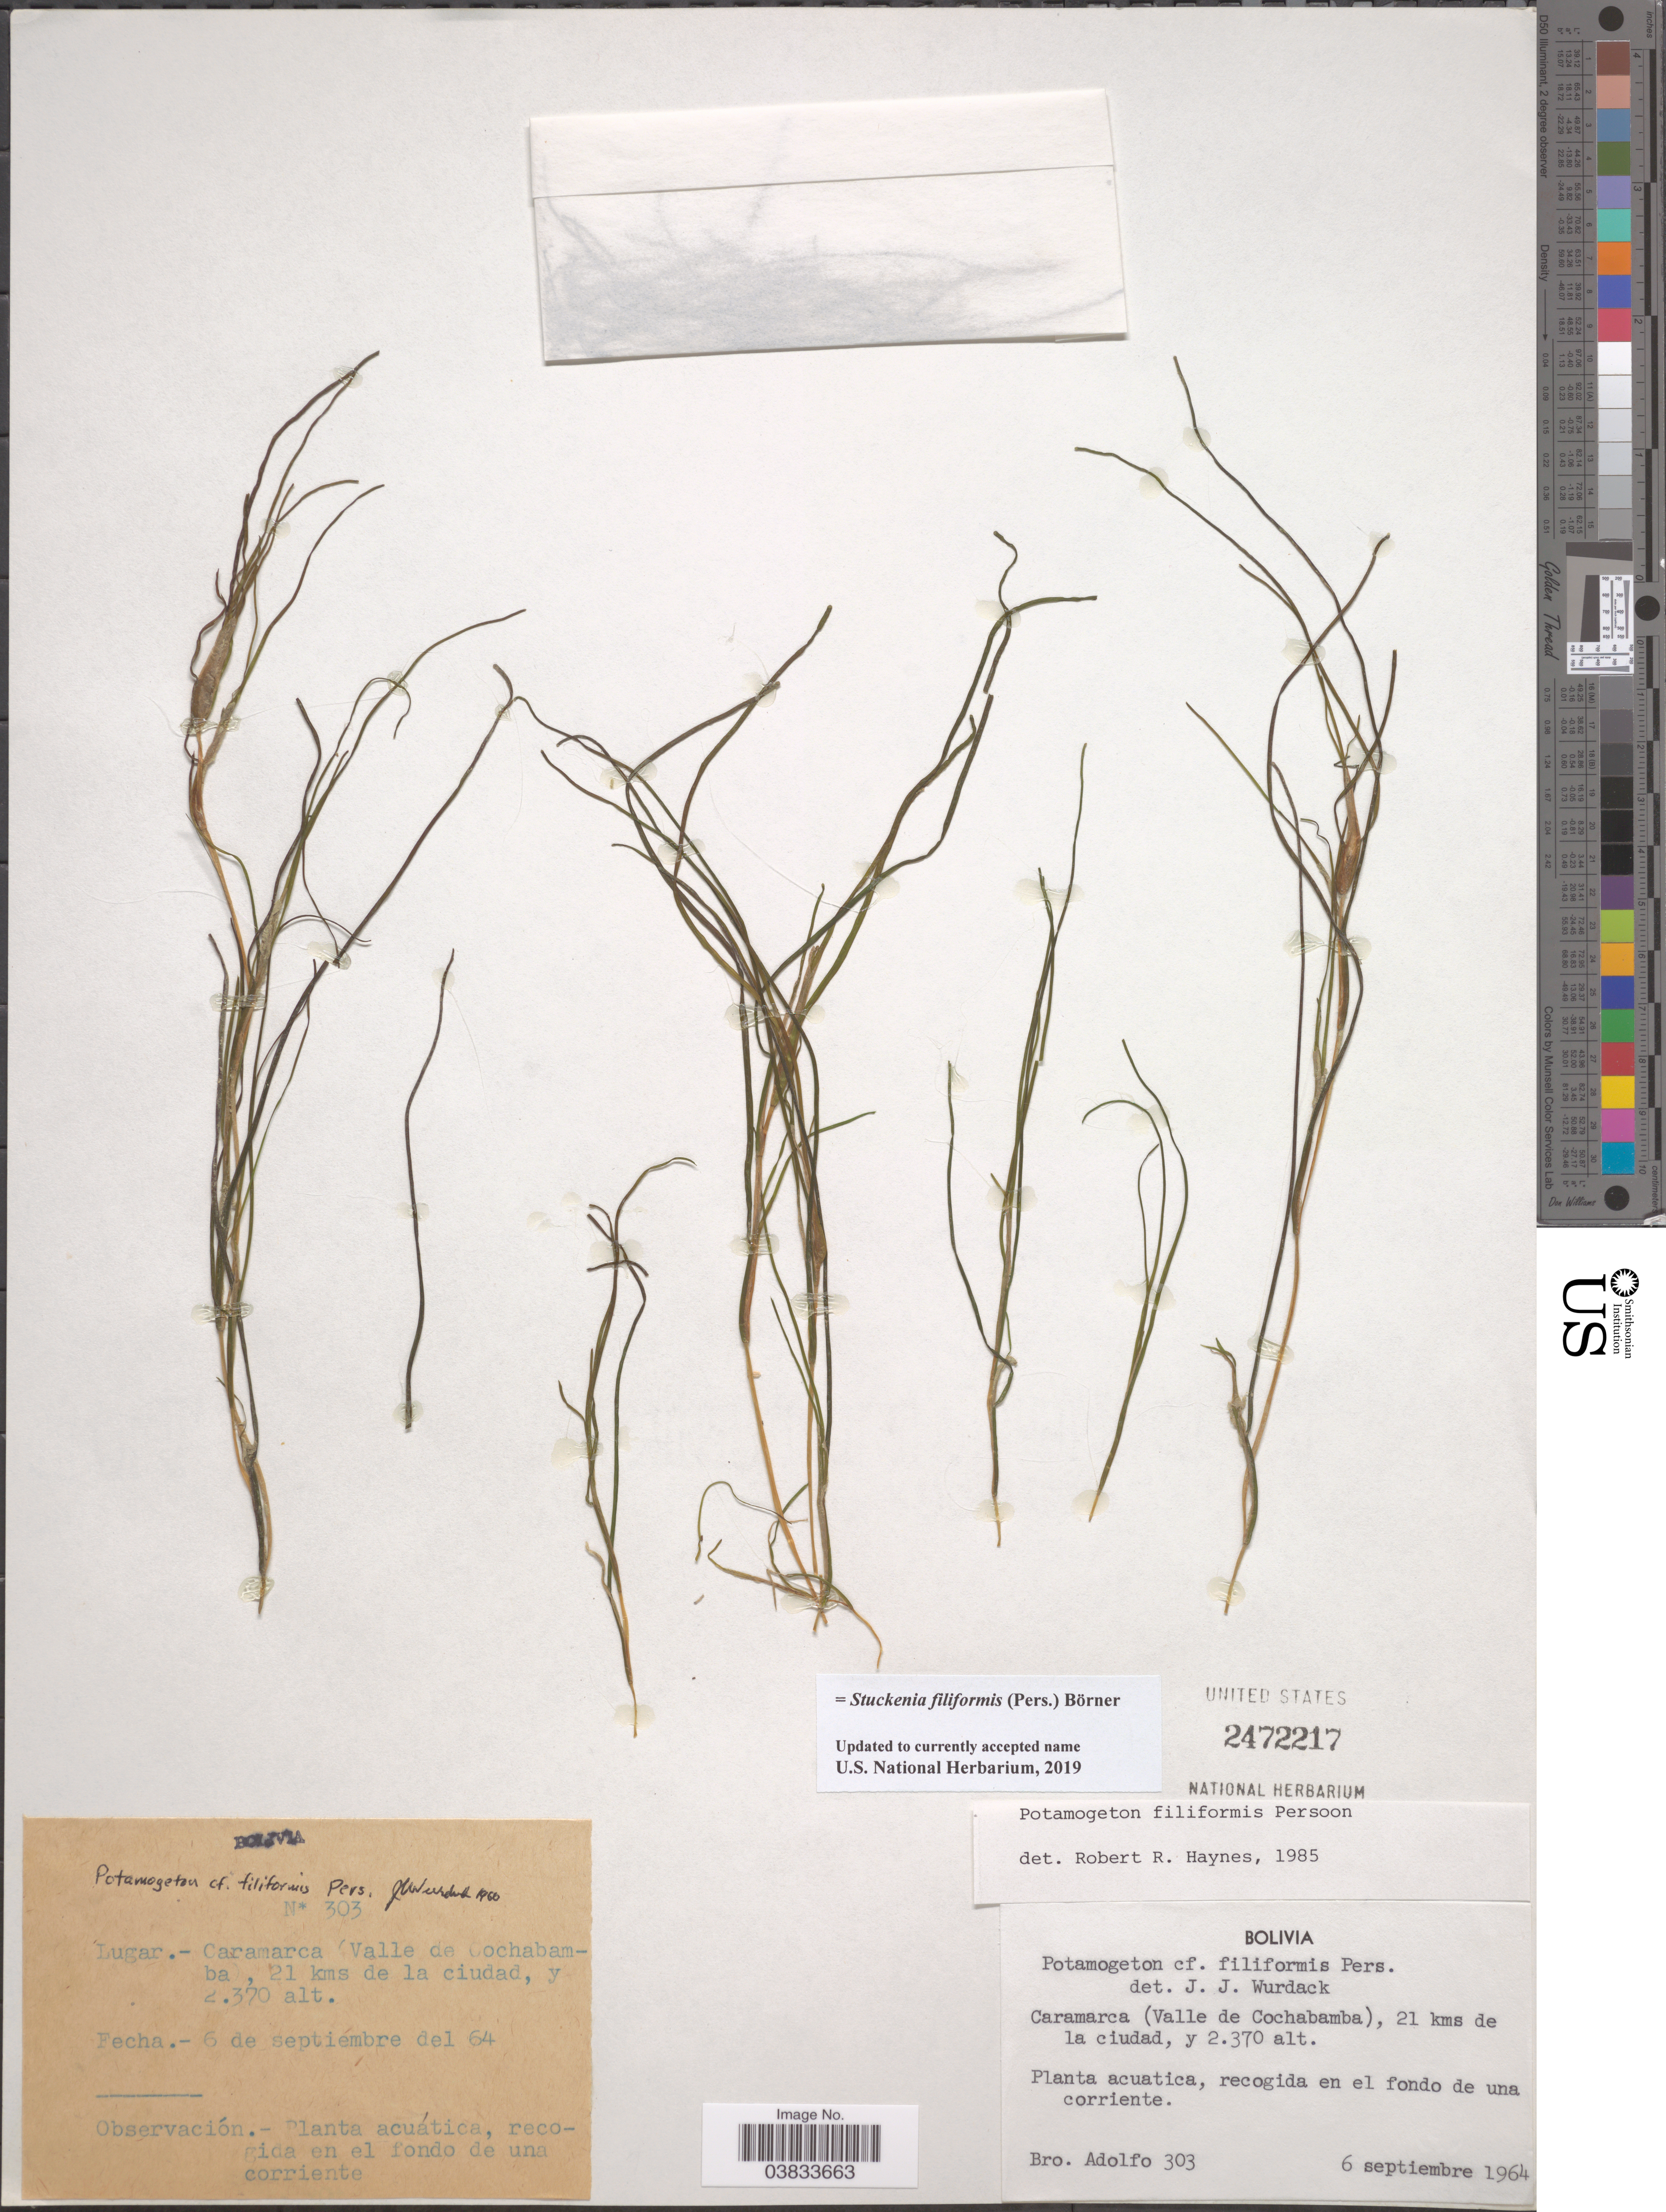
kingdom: Plantae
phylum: Tracheophyta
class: Liliopsida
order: Alismatales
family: Potamogetonaceae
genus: Stuckenia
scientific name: Stuckenia filiformis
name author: (Pers.) Börner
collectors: Bro. Adolfo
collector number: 303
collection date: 1964-09-06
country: Bolivia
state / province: Cochabamba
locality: Caramarca (Valle de Cochabamba), 21 kms de la ciudad.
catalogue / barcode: US 2472217